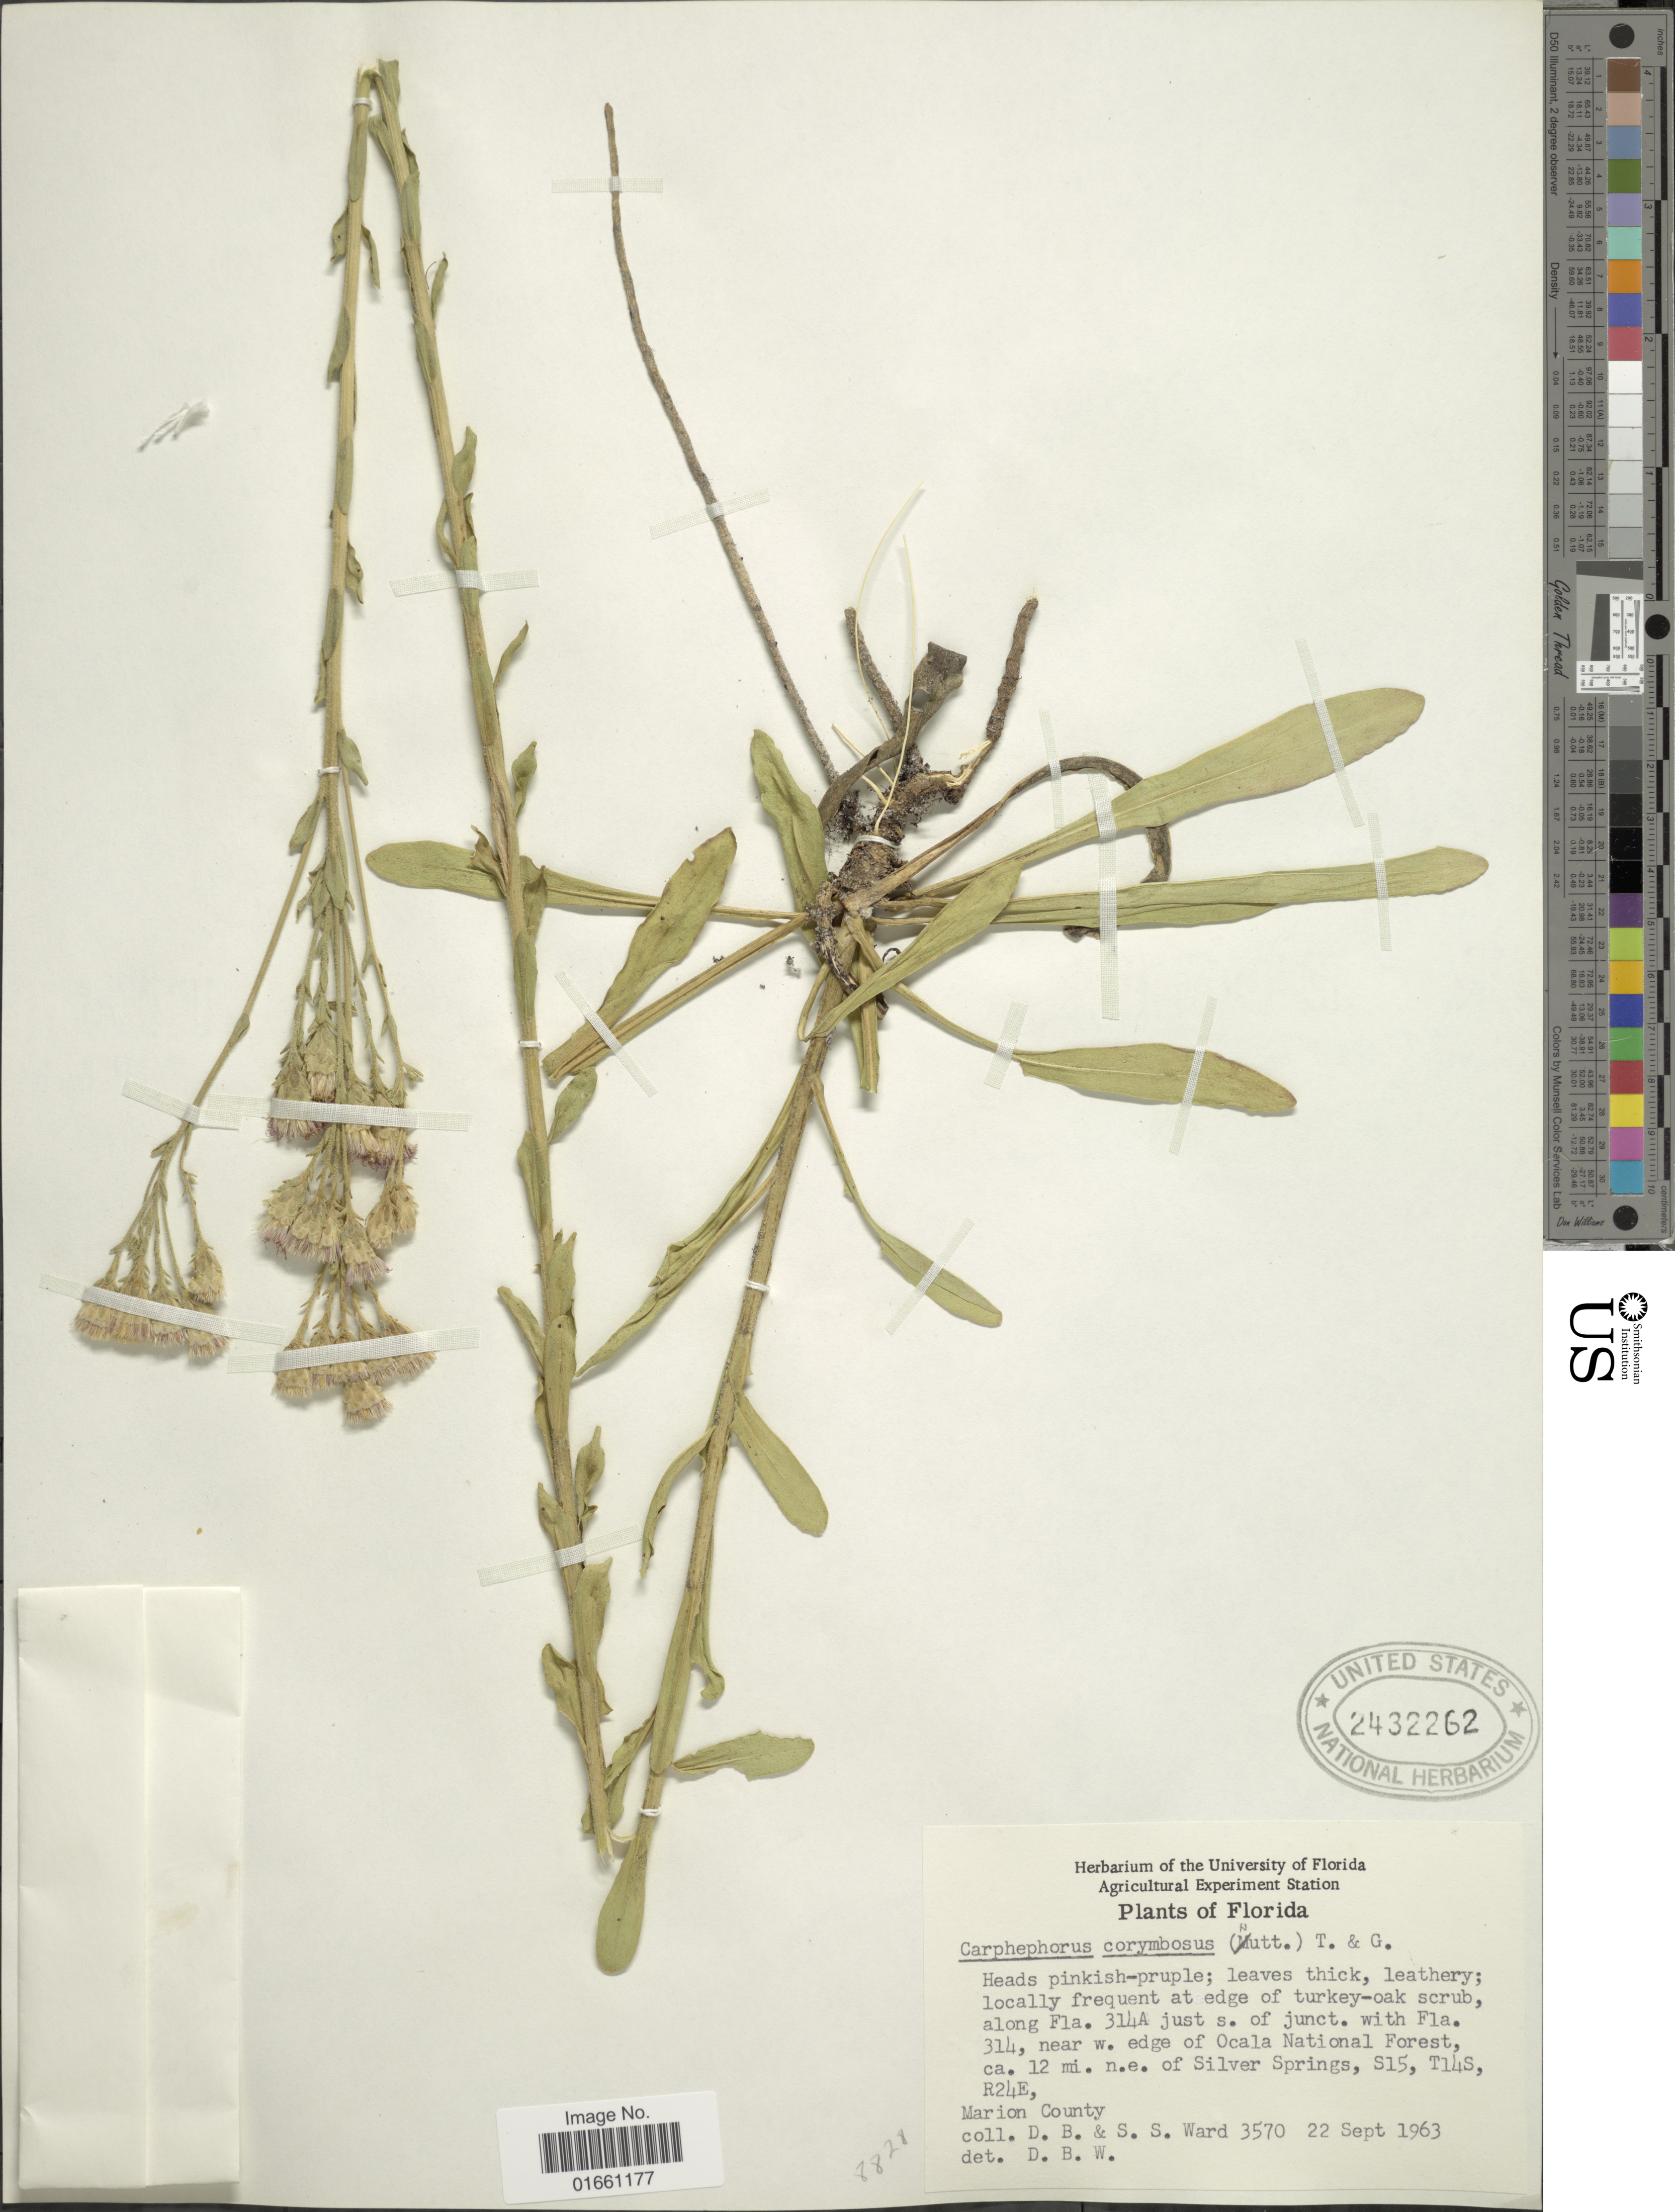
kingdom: Plantae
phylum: Tracheophyta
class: Magnoliopsida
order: Asterales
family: Asteraceae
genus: Carphephorus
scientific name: Carphephorus corymbosus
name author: (Nutt.) Torr. & A. Gray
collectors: D. B. Ward & S. S. Ward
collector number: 3570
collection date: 1963-09-22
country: United States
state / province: Florida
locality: Along Fla, 314 A just s, of junct, with Fla. 314 near w. edge of Ocala National Forest, ca 12 mi n.e. of Silver Springs, S15, T14S , R24E, Marion County.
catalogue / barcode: US 2432262